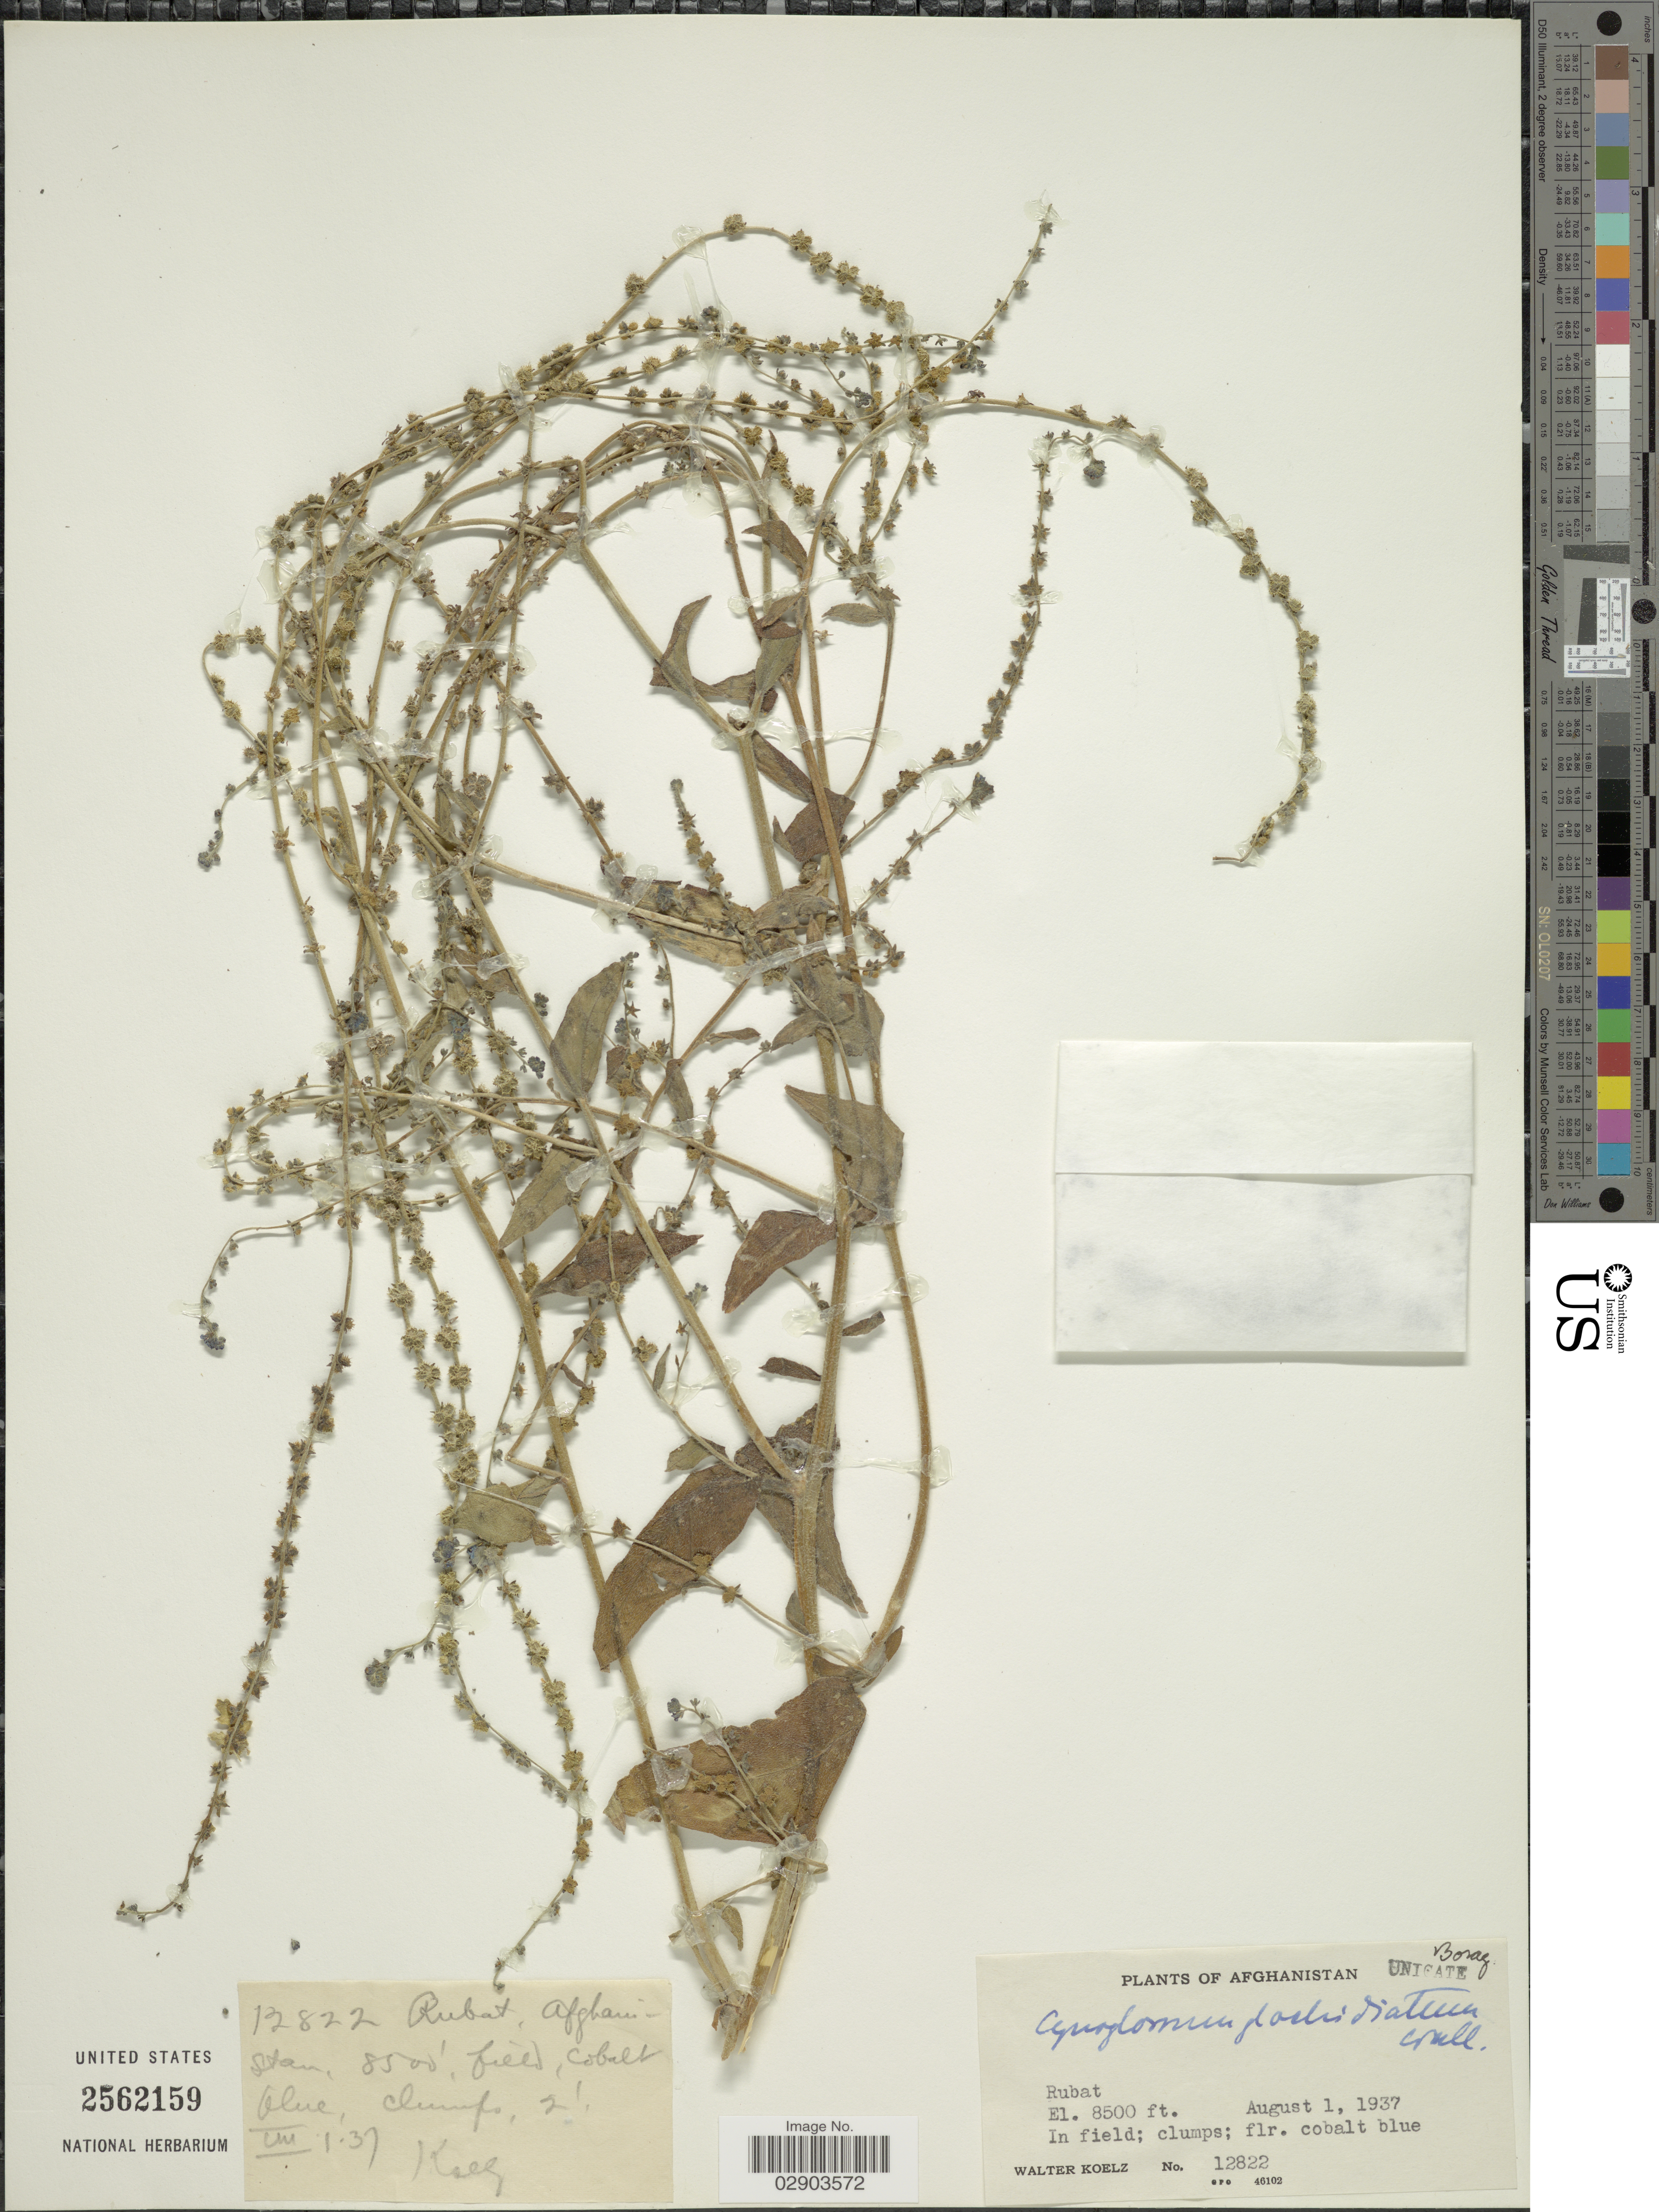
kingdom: Plantae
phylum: Tracheophyta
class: Magnoliopsida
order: Boraginales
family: Boraginaceae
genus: Cynoglossum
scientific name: Cynoglossum glochidiatum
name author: Wall. ex Benth.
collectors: W. N. Koelz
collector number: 12822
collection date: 1937-08-01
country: Afghanistan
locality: Rubat.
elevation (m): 2591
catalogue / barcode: US 2562159